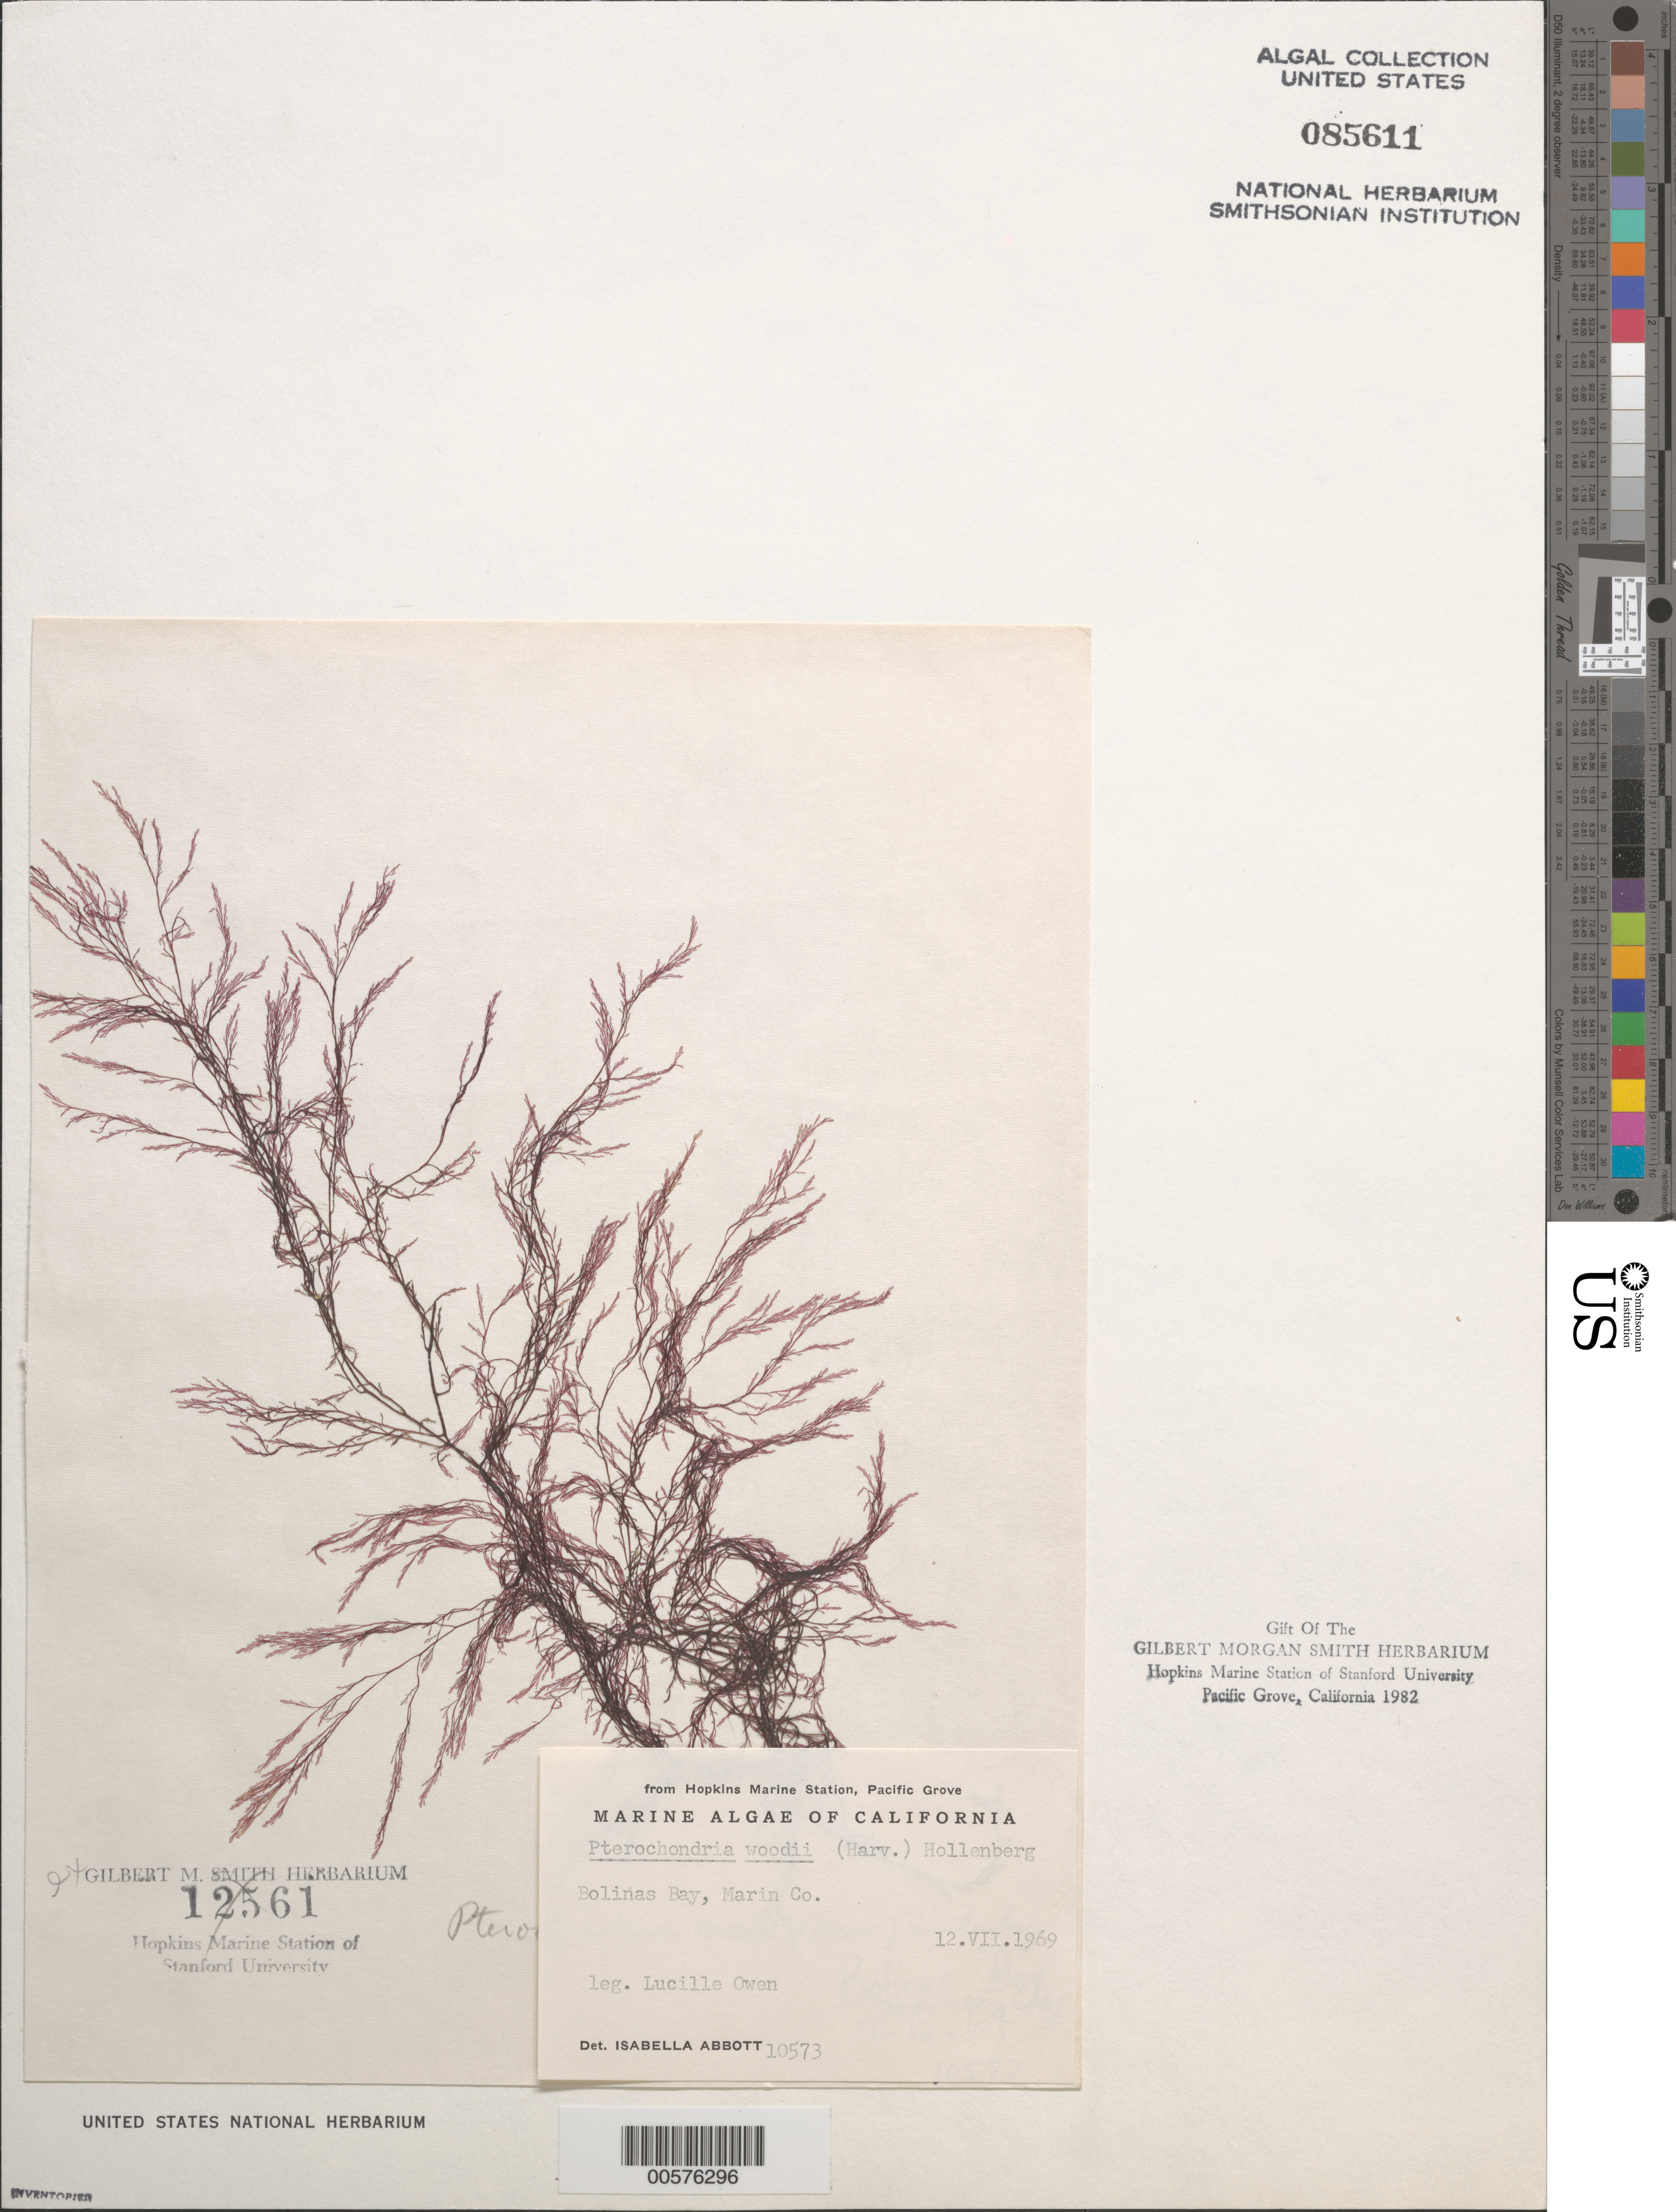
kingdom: Plantae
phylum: Rhodophyta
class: Florideophyceae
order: Ceramiales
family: Rhodomelaceae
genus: Pterochondria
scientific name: Pterochondria woodii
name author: (Harv.) Hollenb.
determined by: Abbott, Isabella A.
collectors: L. Owen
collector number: IAA 10573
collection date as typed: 12 Jul 1969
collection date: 1969-07-12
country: United States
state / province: California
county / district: Marin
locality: Bolinas Bay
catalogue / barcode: US 85611